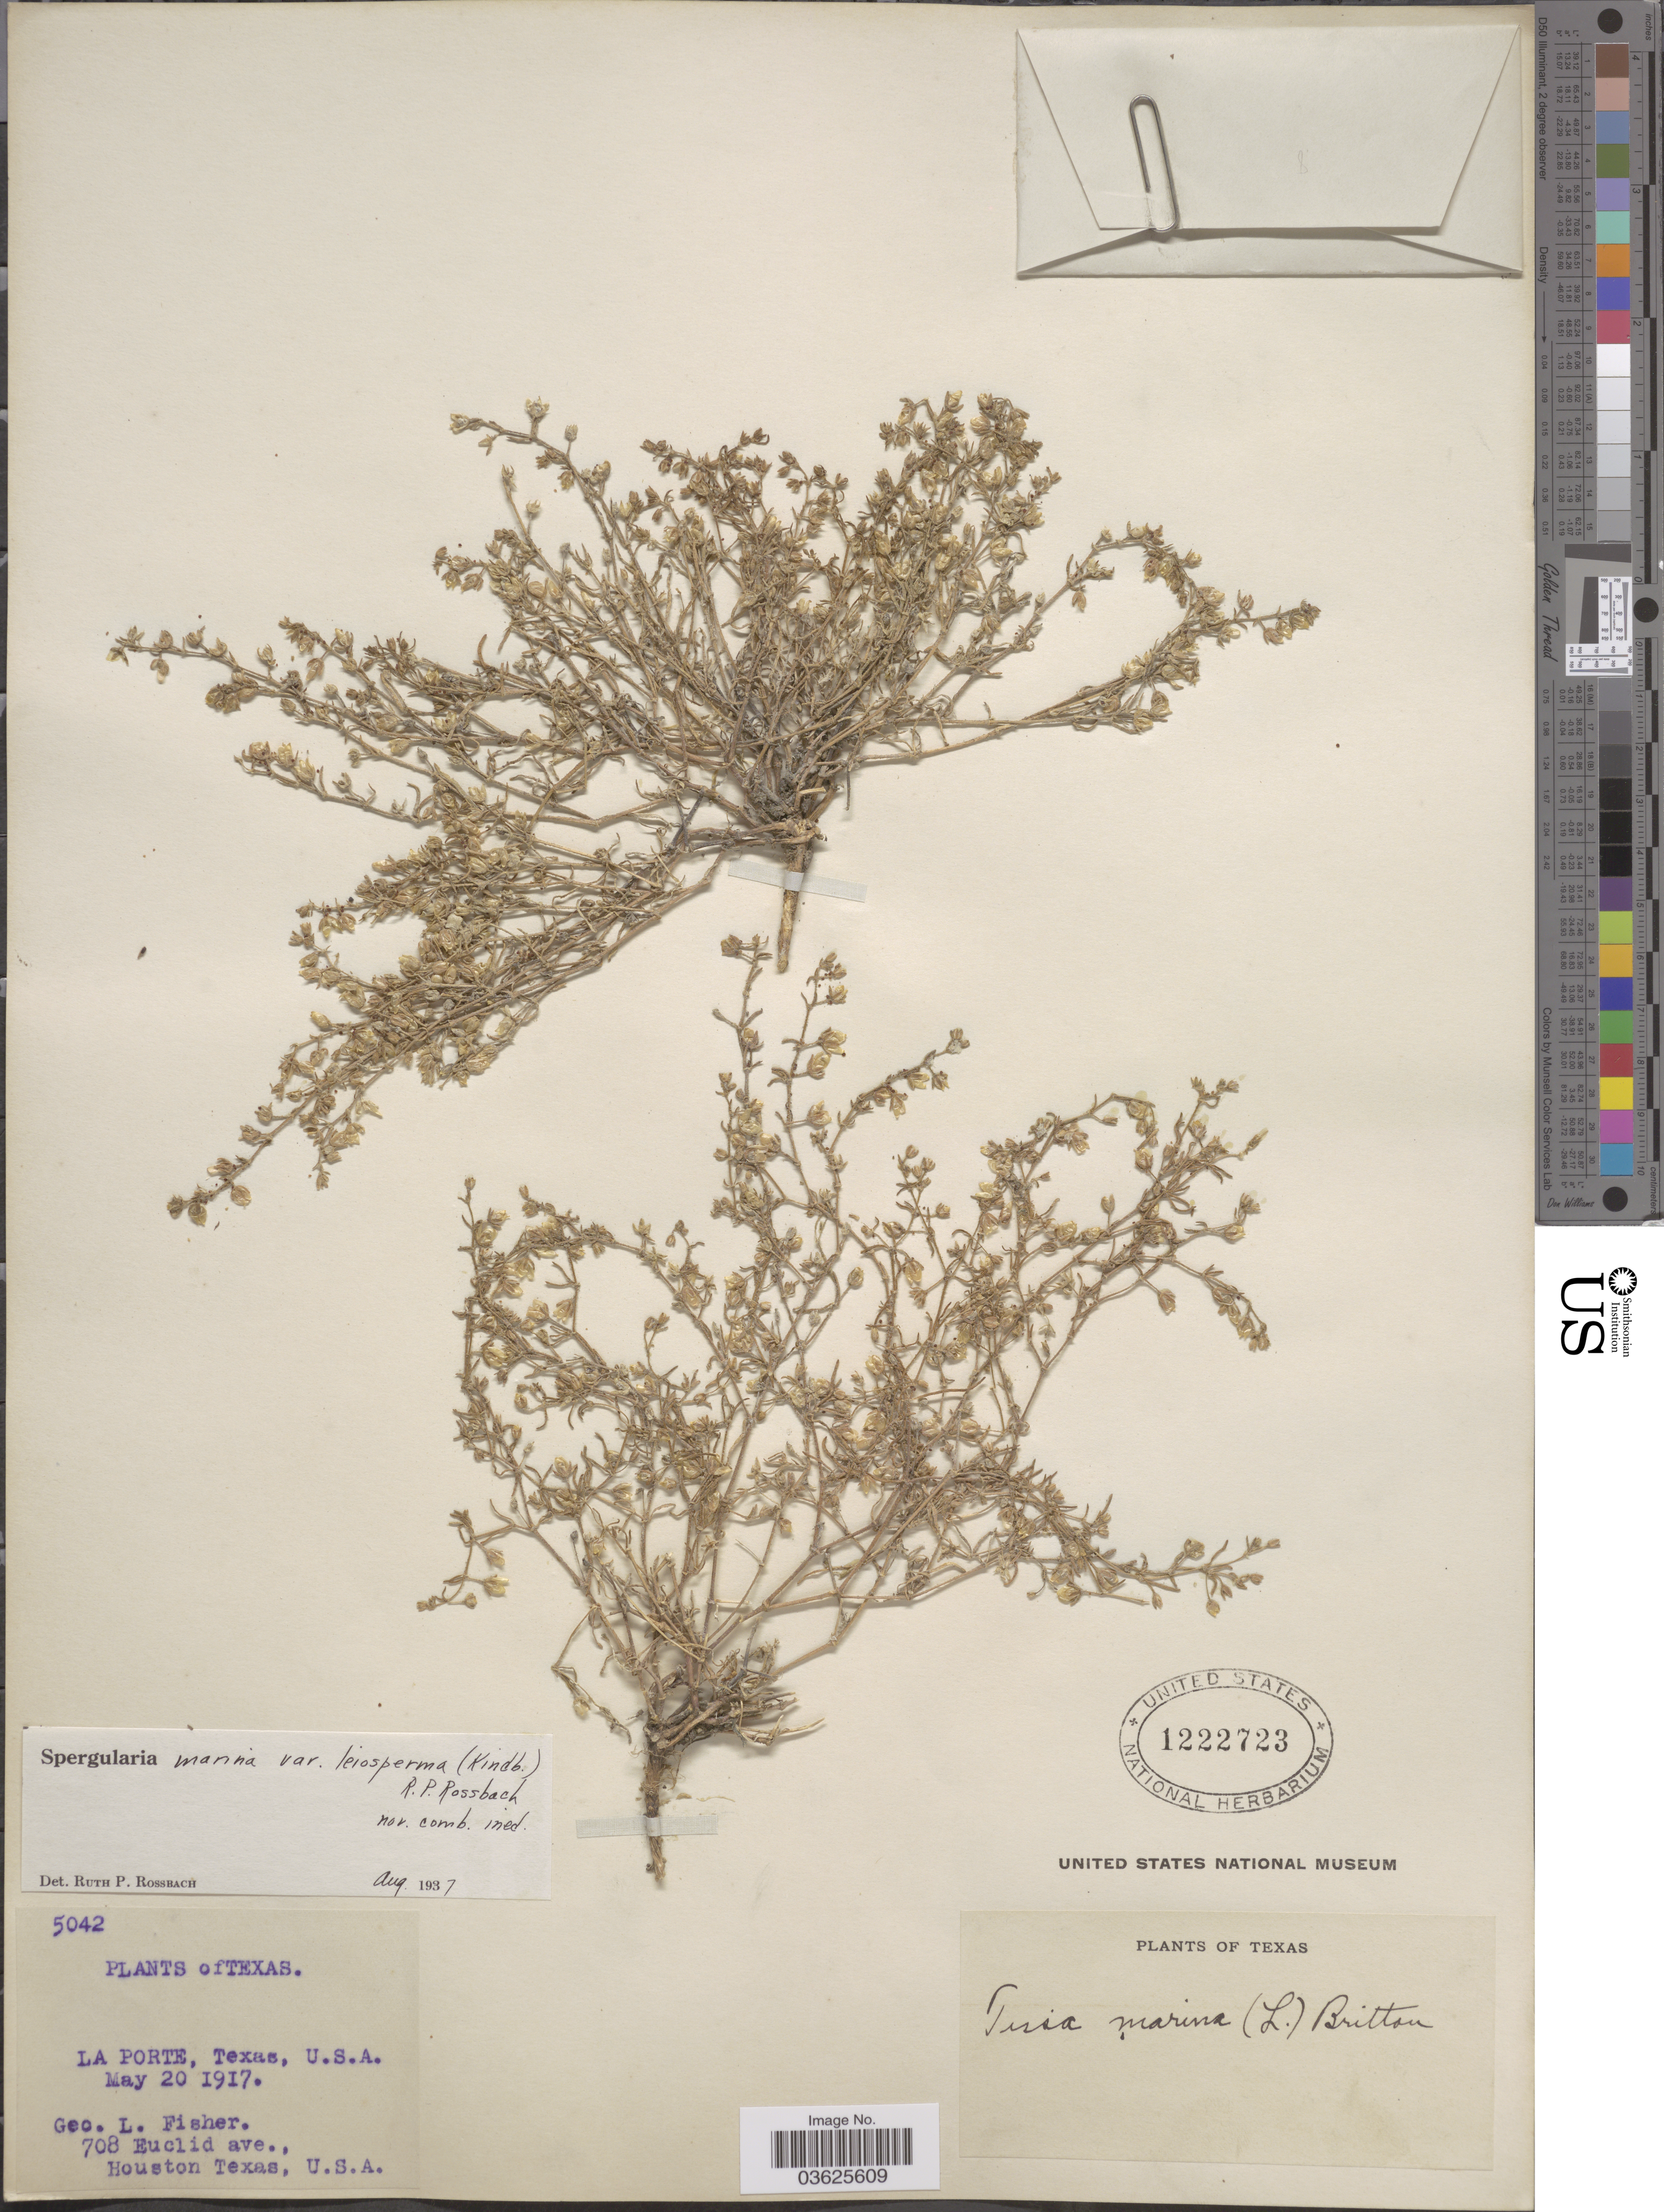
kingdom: Plantae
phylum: Tracheophyta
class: Magnoliopsida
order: Caryophyllales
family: Caryophyllaceae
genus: Spergularia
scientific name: Spergularia marina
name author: (L.) Griseb.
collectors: G. L. Fisher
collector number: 5042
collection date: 1917-05-20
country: United States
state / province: Texas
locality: La Porte.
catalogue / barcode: US 1222723